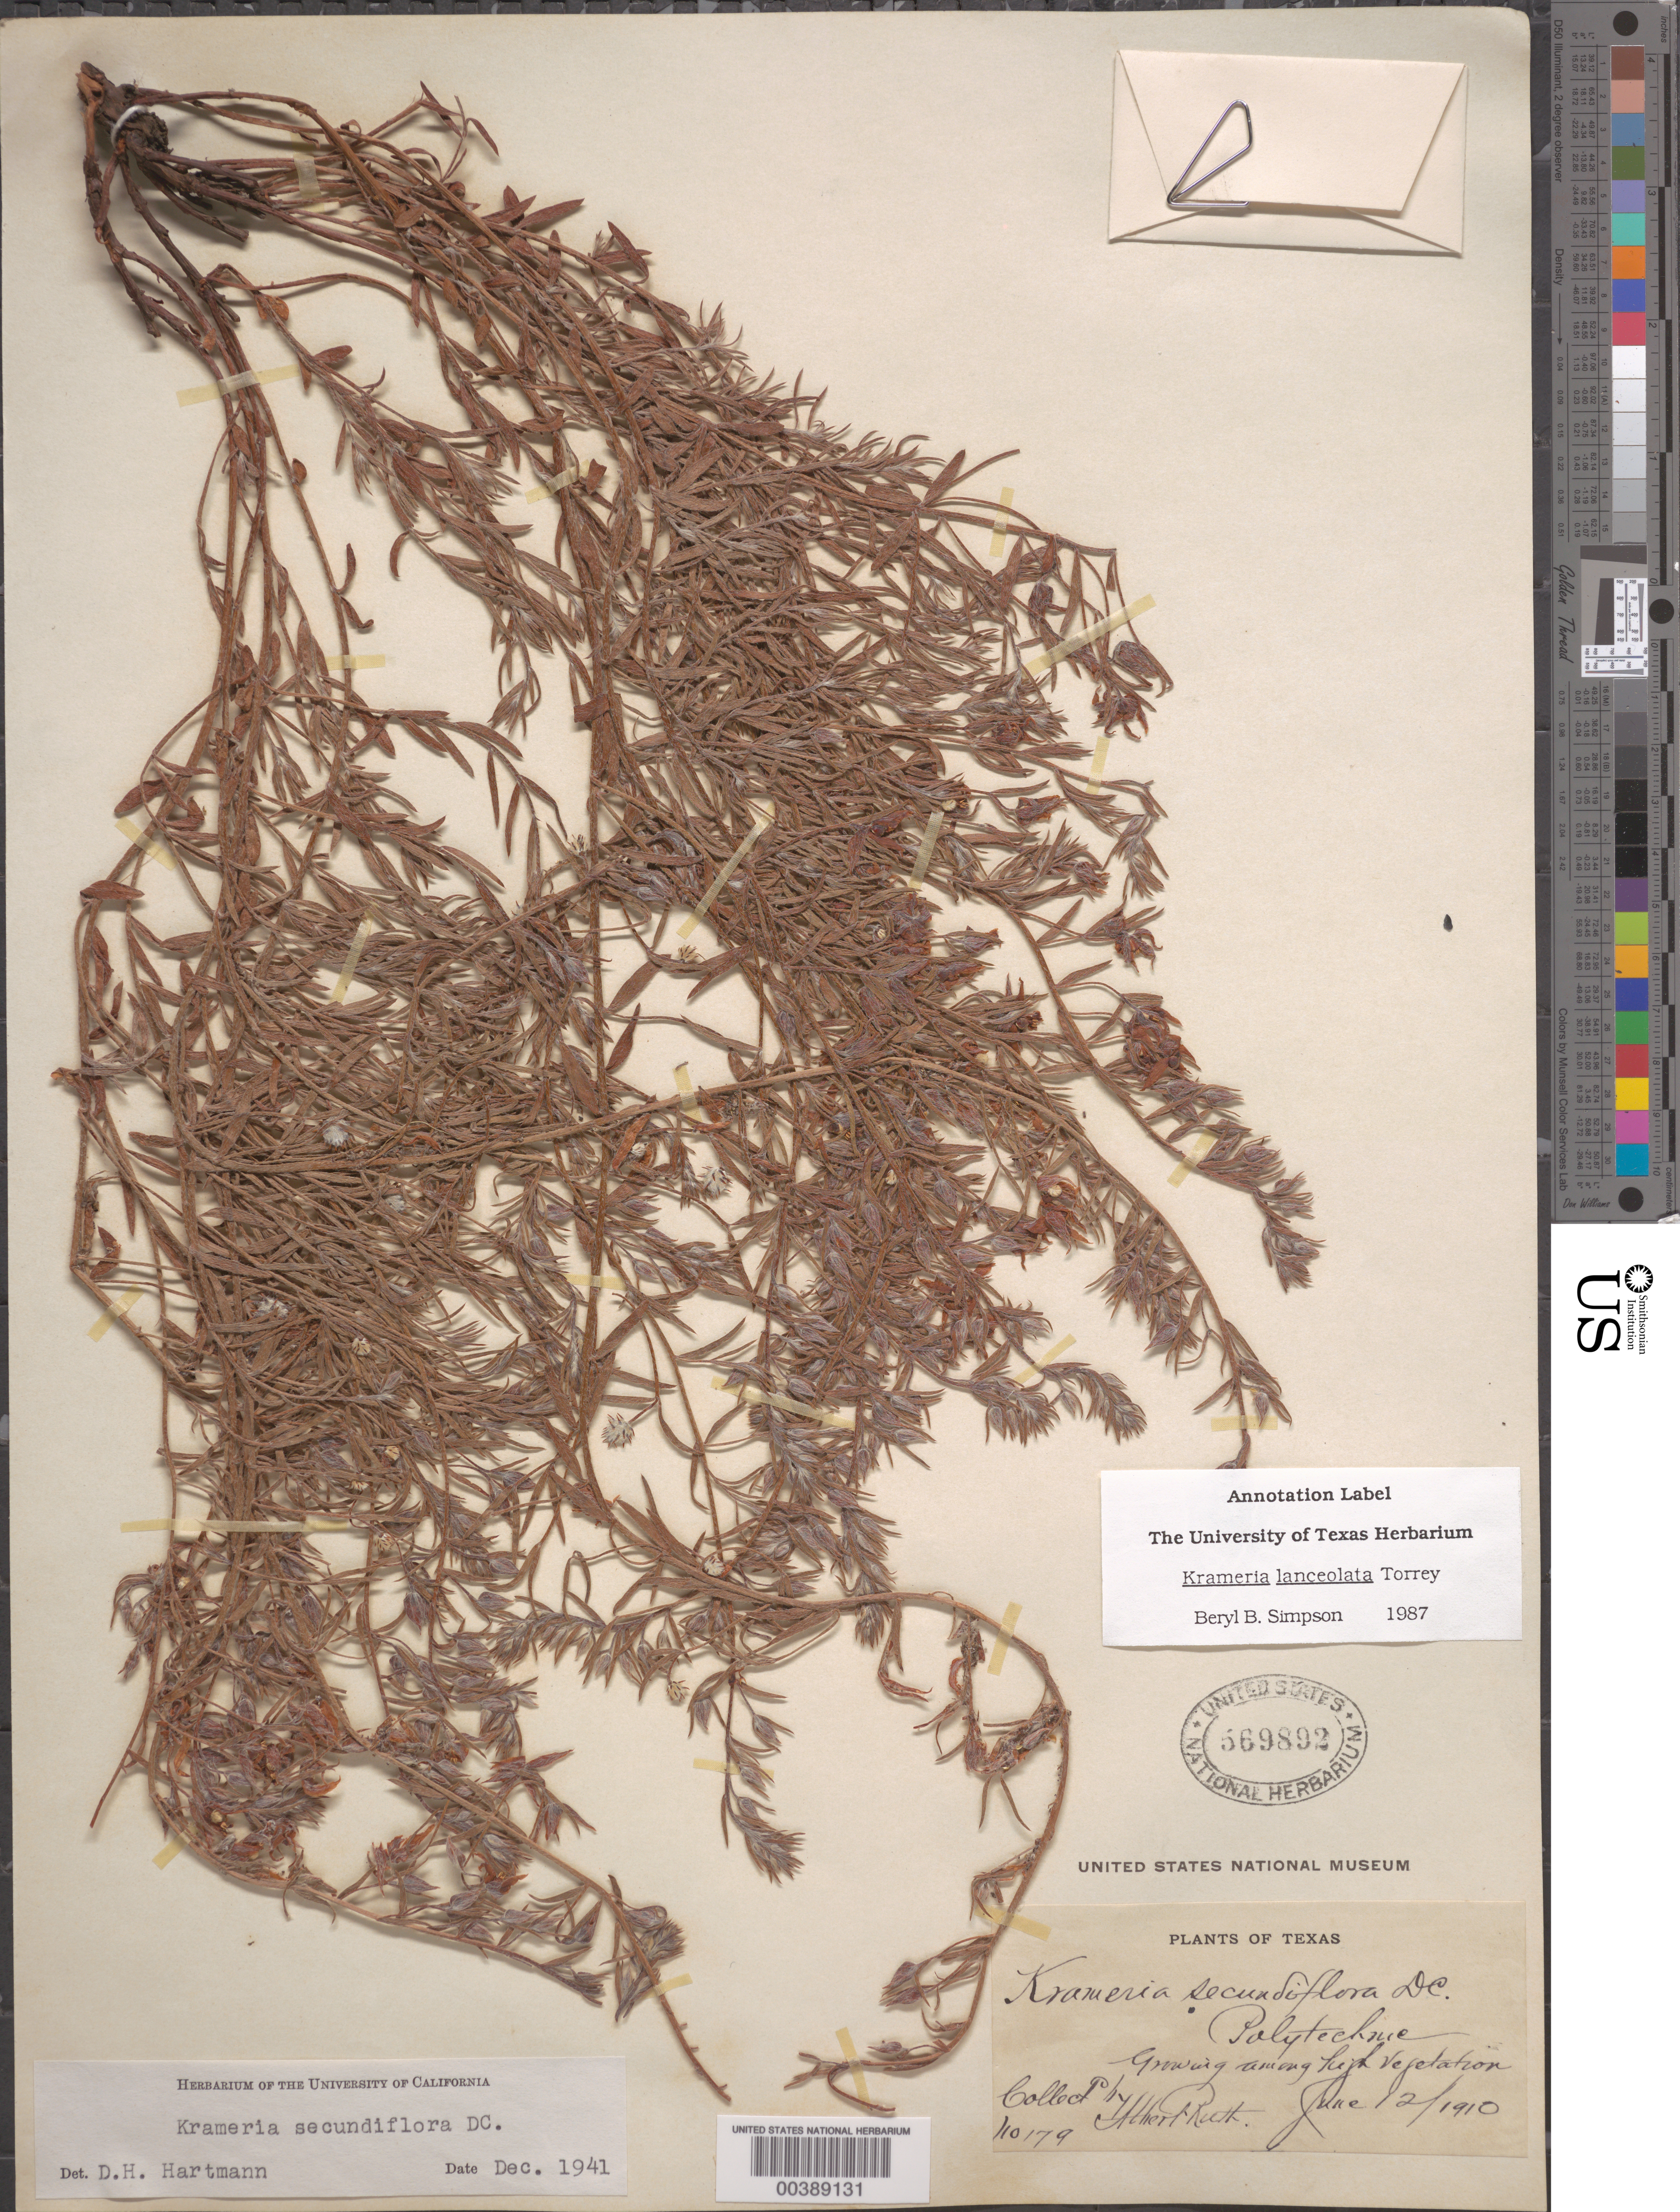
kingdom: Plantae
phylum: Tracheophyta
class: Magnoliopsida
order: Zygophyllales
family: Krameriaceae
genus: Krameria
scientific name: Krameria lanceolata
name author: Torr.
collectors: A. Ruth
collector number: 179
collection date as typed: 12 Jun 1910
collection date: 1910-06-12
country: United States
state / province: Texas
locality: Polytechnic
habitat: Growing among high vegetation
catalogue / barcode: US 569892